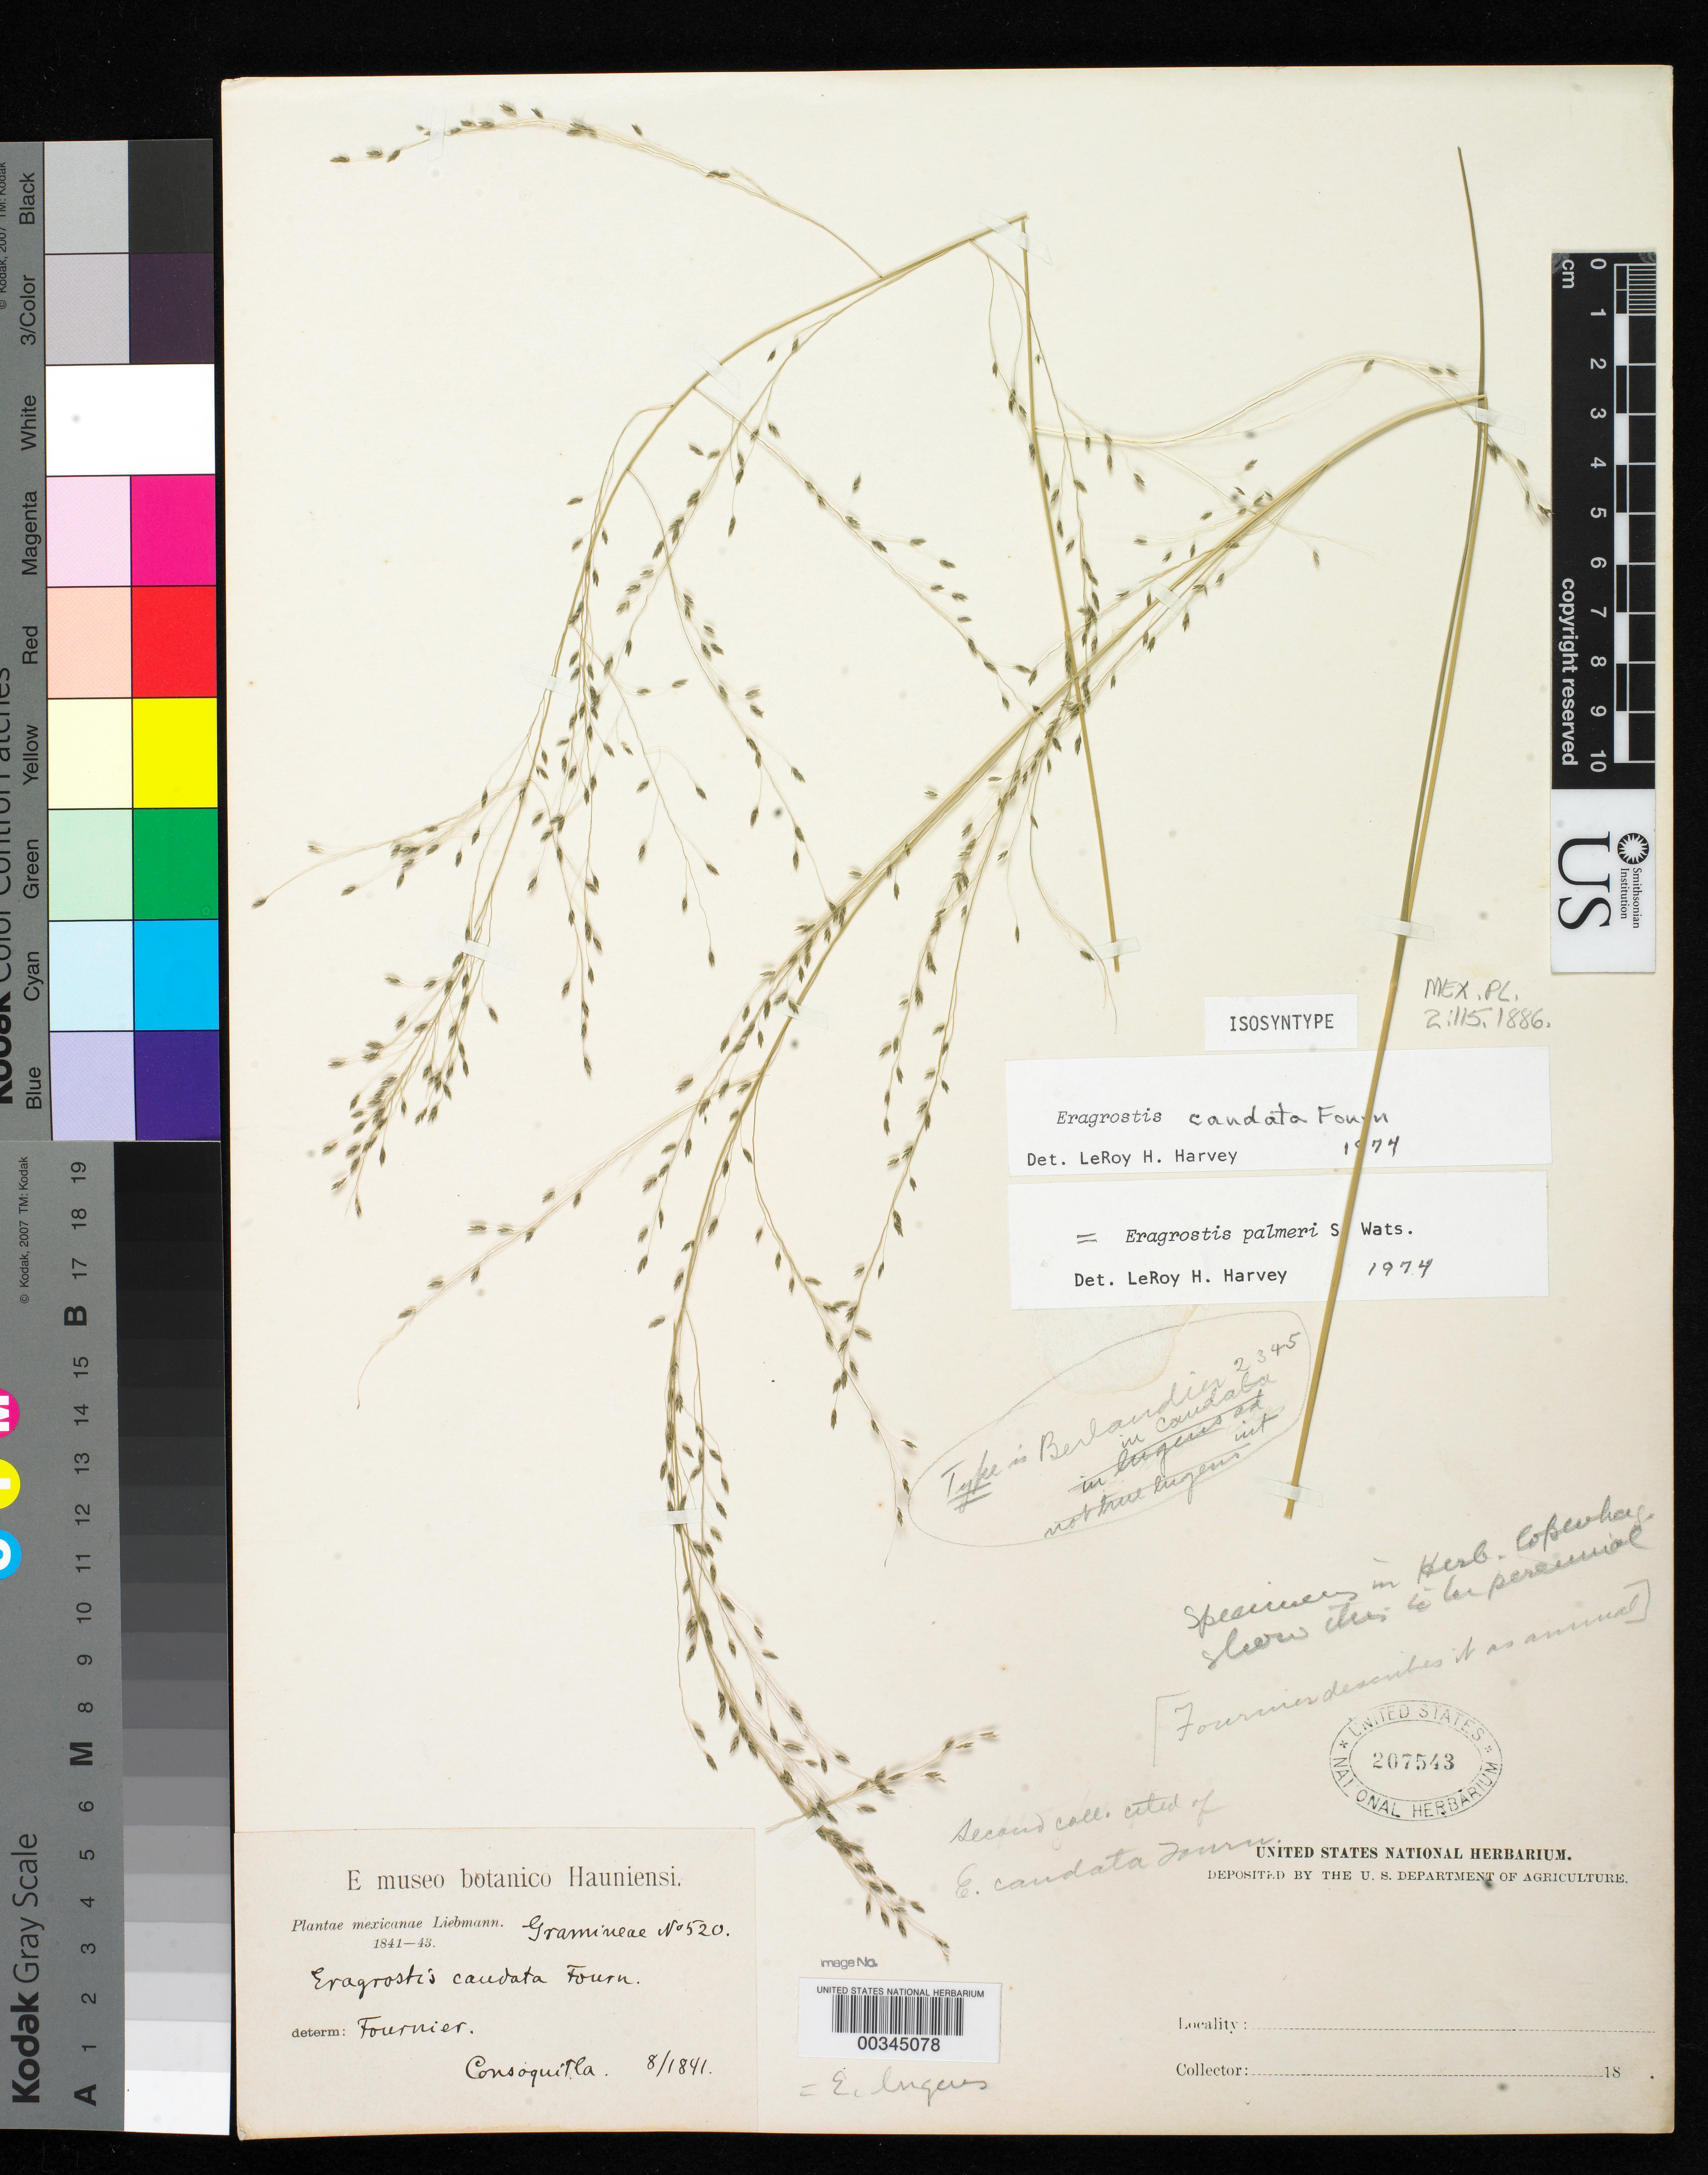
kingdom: Plantae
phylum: Tracheophyta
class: Liliopsida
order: Poales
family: Poaceae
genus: Eragrostis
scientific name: Eragrostis caudata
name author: E. Fourn.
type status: Type Fragment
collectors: F. M. Liebmann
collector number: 520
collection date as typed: Aug 1841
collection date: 1841-08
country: Mexico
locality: Consoquitla.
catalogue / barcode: US 207543